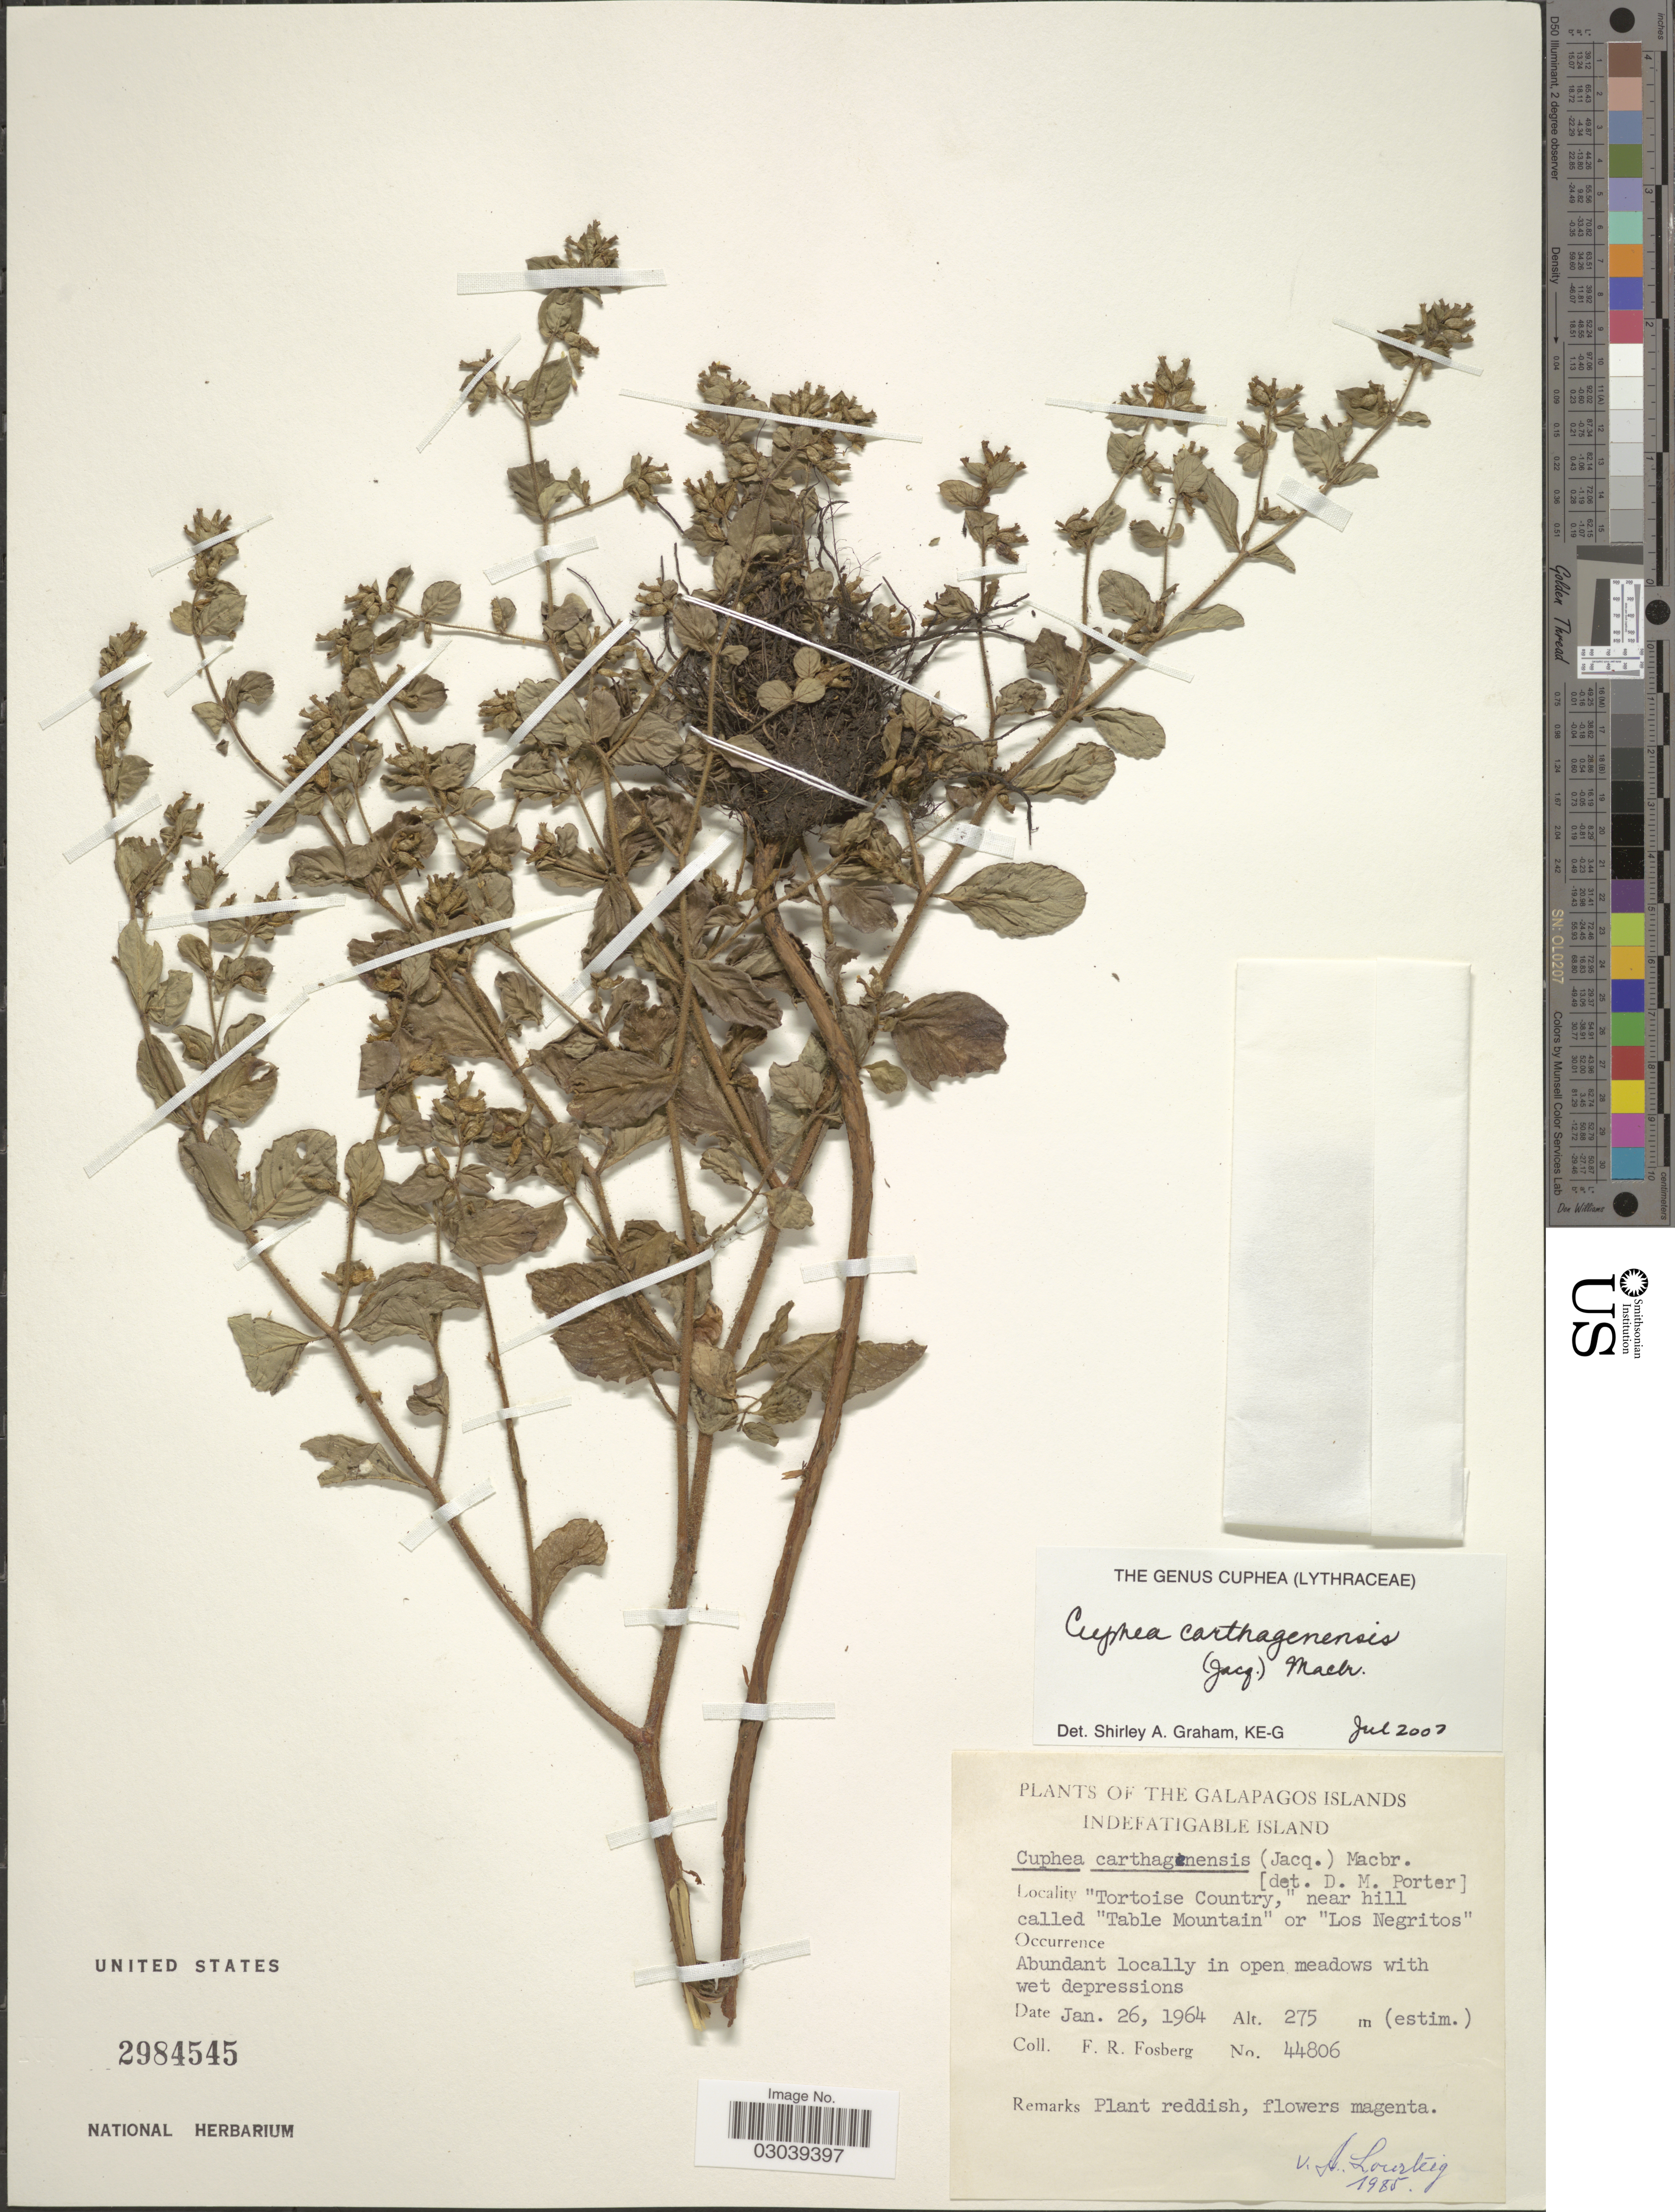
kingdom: Plantae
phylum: Tracheophyta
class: Magnoliopsida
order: Myrtales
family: Lythraceae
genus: Cuphea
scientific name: Cuphea carthagenensis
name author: (Jacq.) J.F. Macbr.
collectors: F. R. Fosberg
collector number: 44806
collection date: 1964-01-26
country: Ecuador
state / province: Colón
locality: The Galapagos Islands. Indefatigable Island. "Tortoise Country," near hill called "Table Mountain" or "Los Negritos".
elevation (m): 275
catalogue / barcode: US 2984545